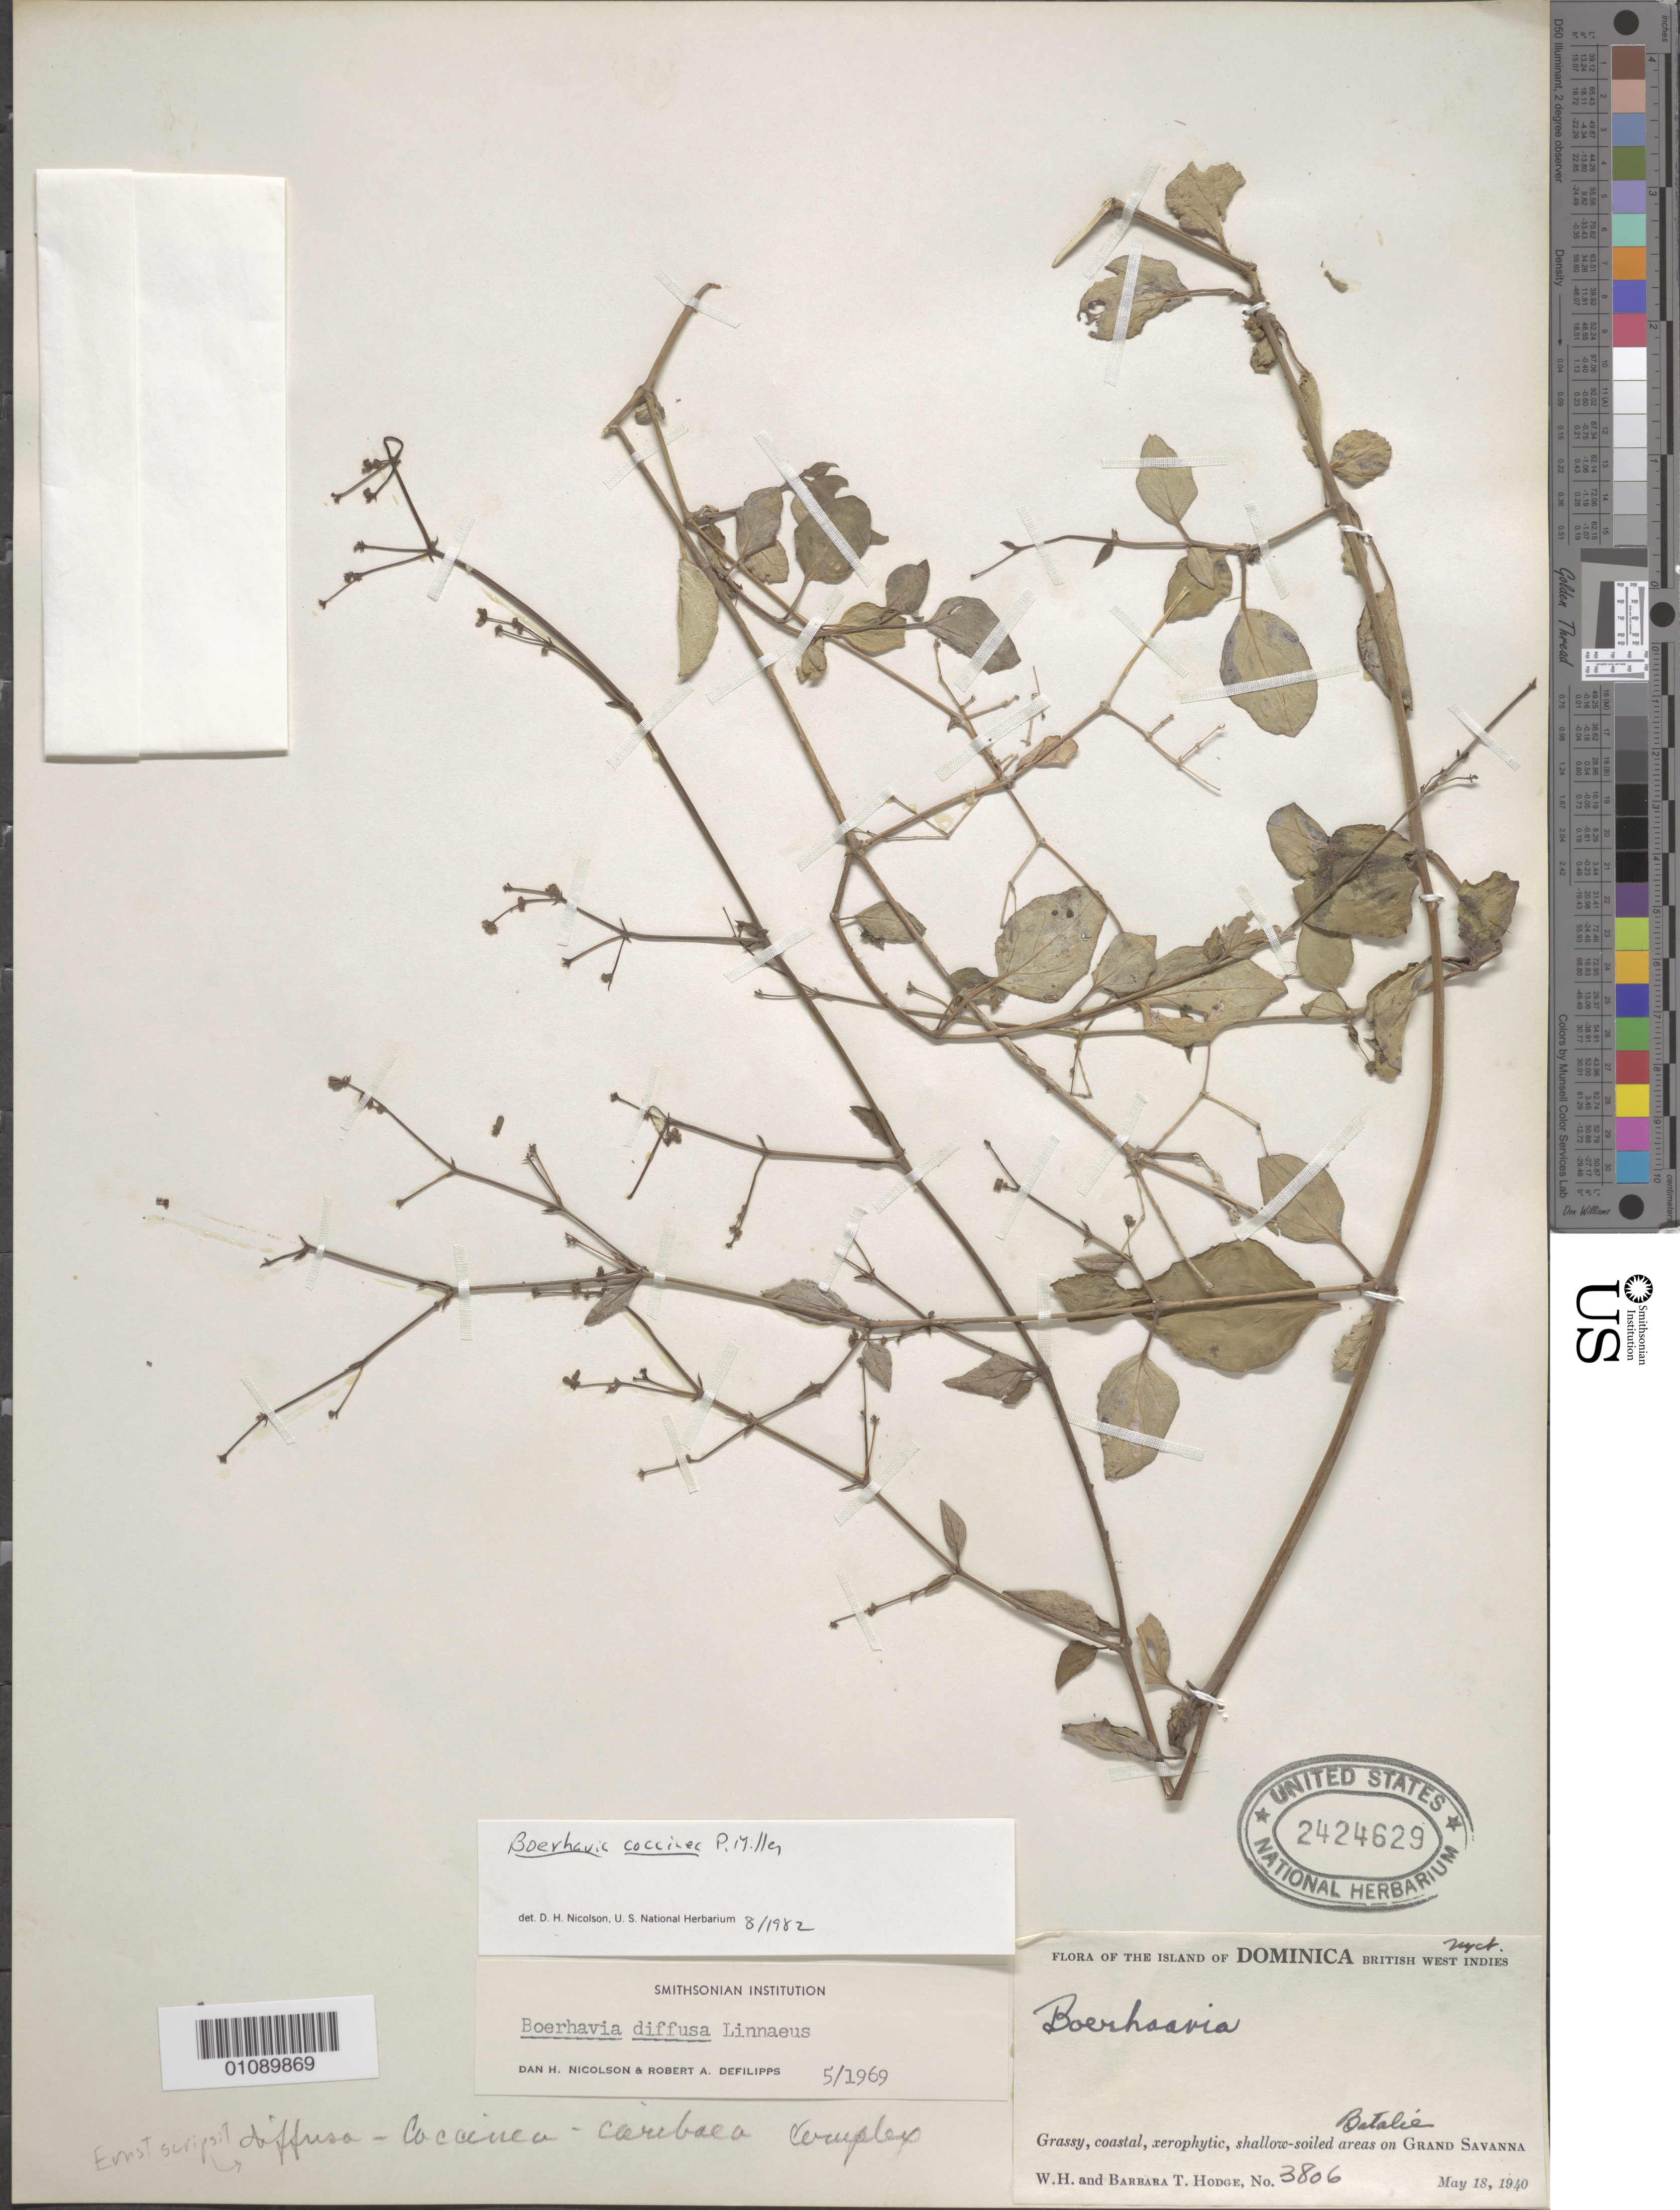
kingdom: Plantae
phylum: Tracheophyta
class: Magnoliopsida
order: Caryophyllales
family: Nyctaginaceae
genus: Boerhavia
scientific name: Boerhavia coccinea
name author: Mill.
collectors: B. Hodge & W. Hodge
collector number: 3806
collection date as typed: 18 May 1940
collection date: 1940-05-18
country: Dominica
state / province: St. Joseph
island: Dominica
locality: Grand Savanna, Batalie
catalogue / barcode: US 2424629